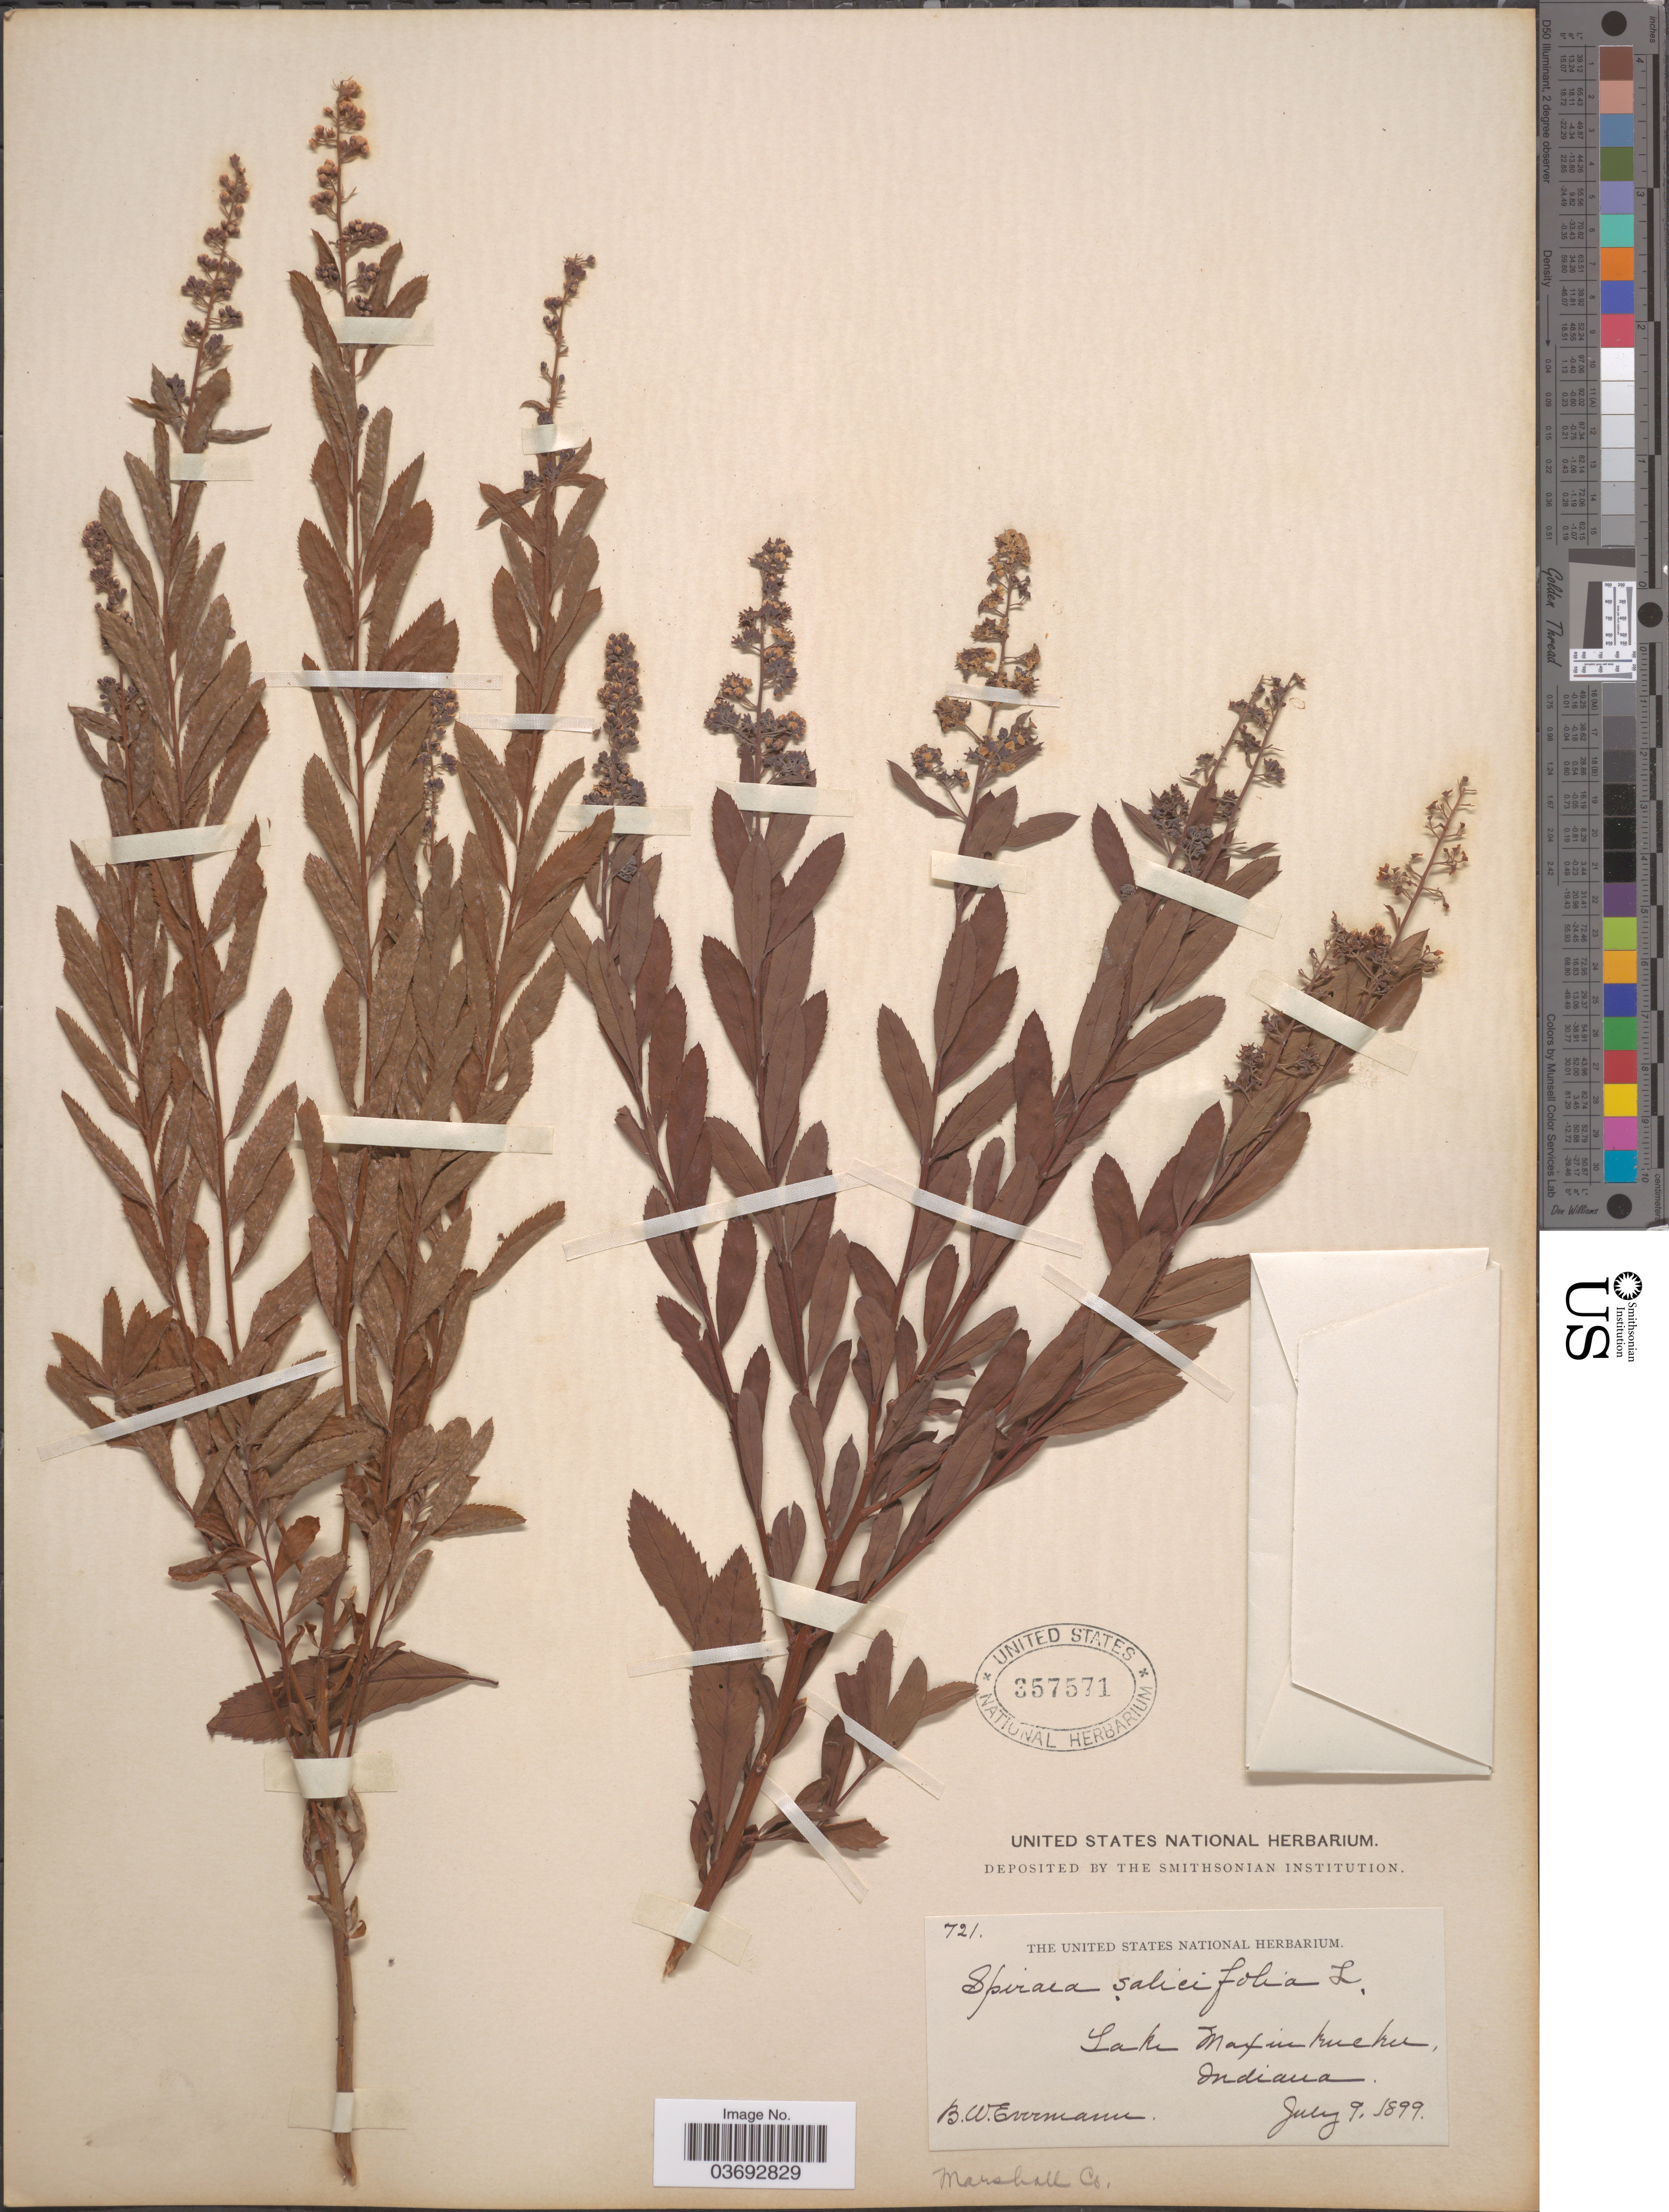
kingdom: Plantae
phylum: Tracheophyta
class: Magnoliopsida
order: Rosales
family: Rosaceae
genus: Spiraea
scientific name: Spiraea salicifolia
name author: L.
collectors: B. W. Evermann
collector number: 721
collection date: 1899-07-09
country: United States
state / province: Indiana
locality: Lake Maxinkuckee. Marshall Co.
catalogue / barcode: US 357571